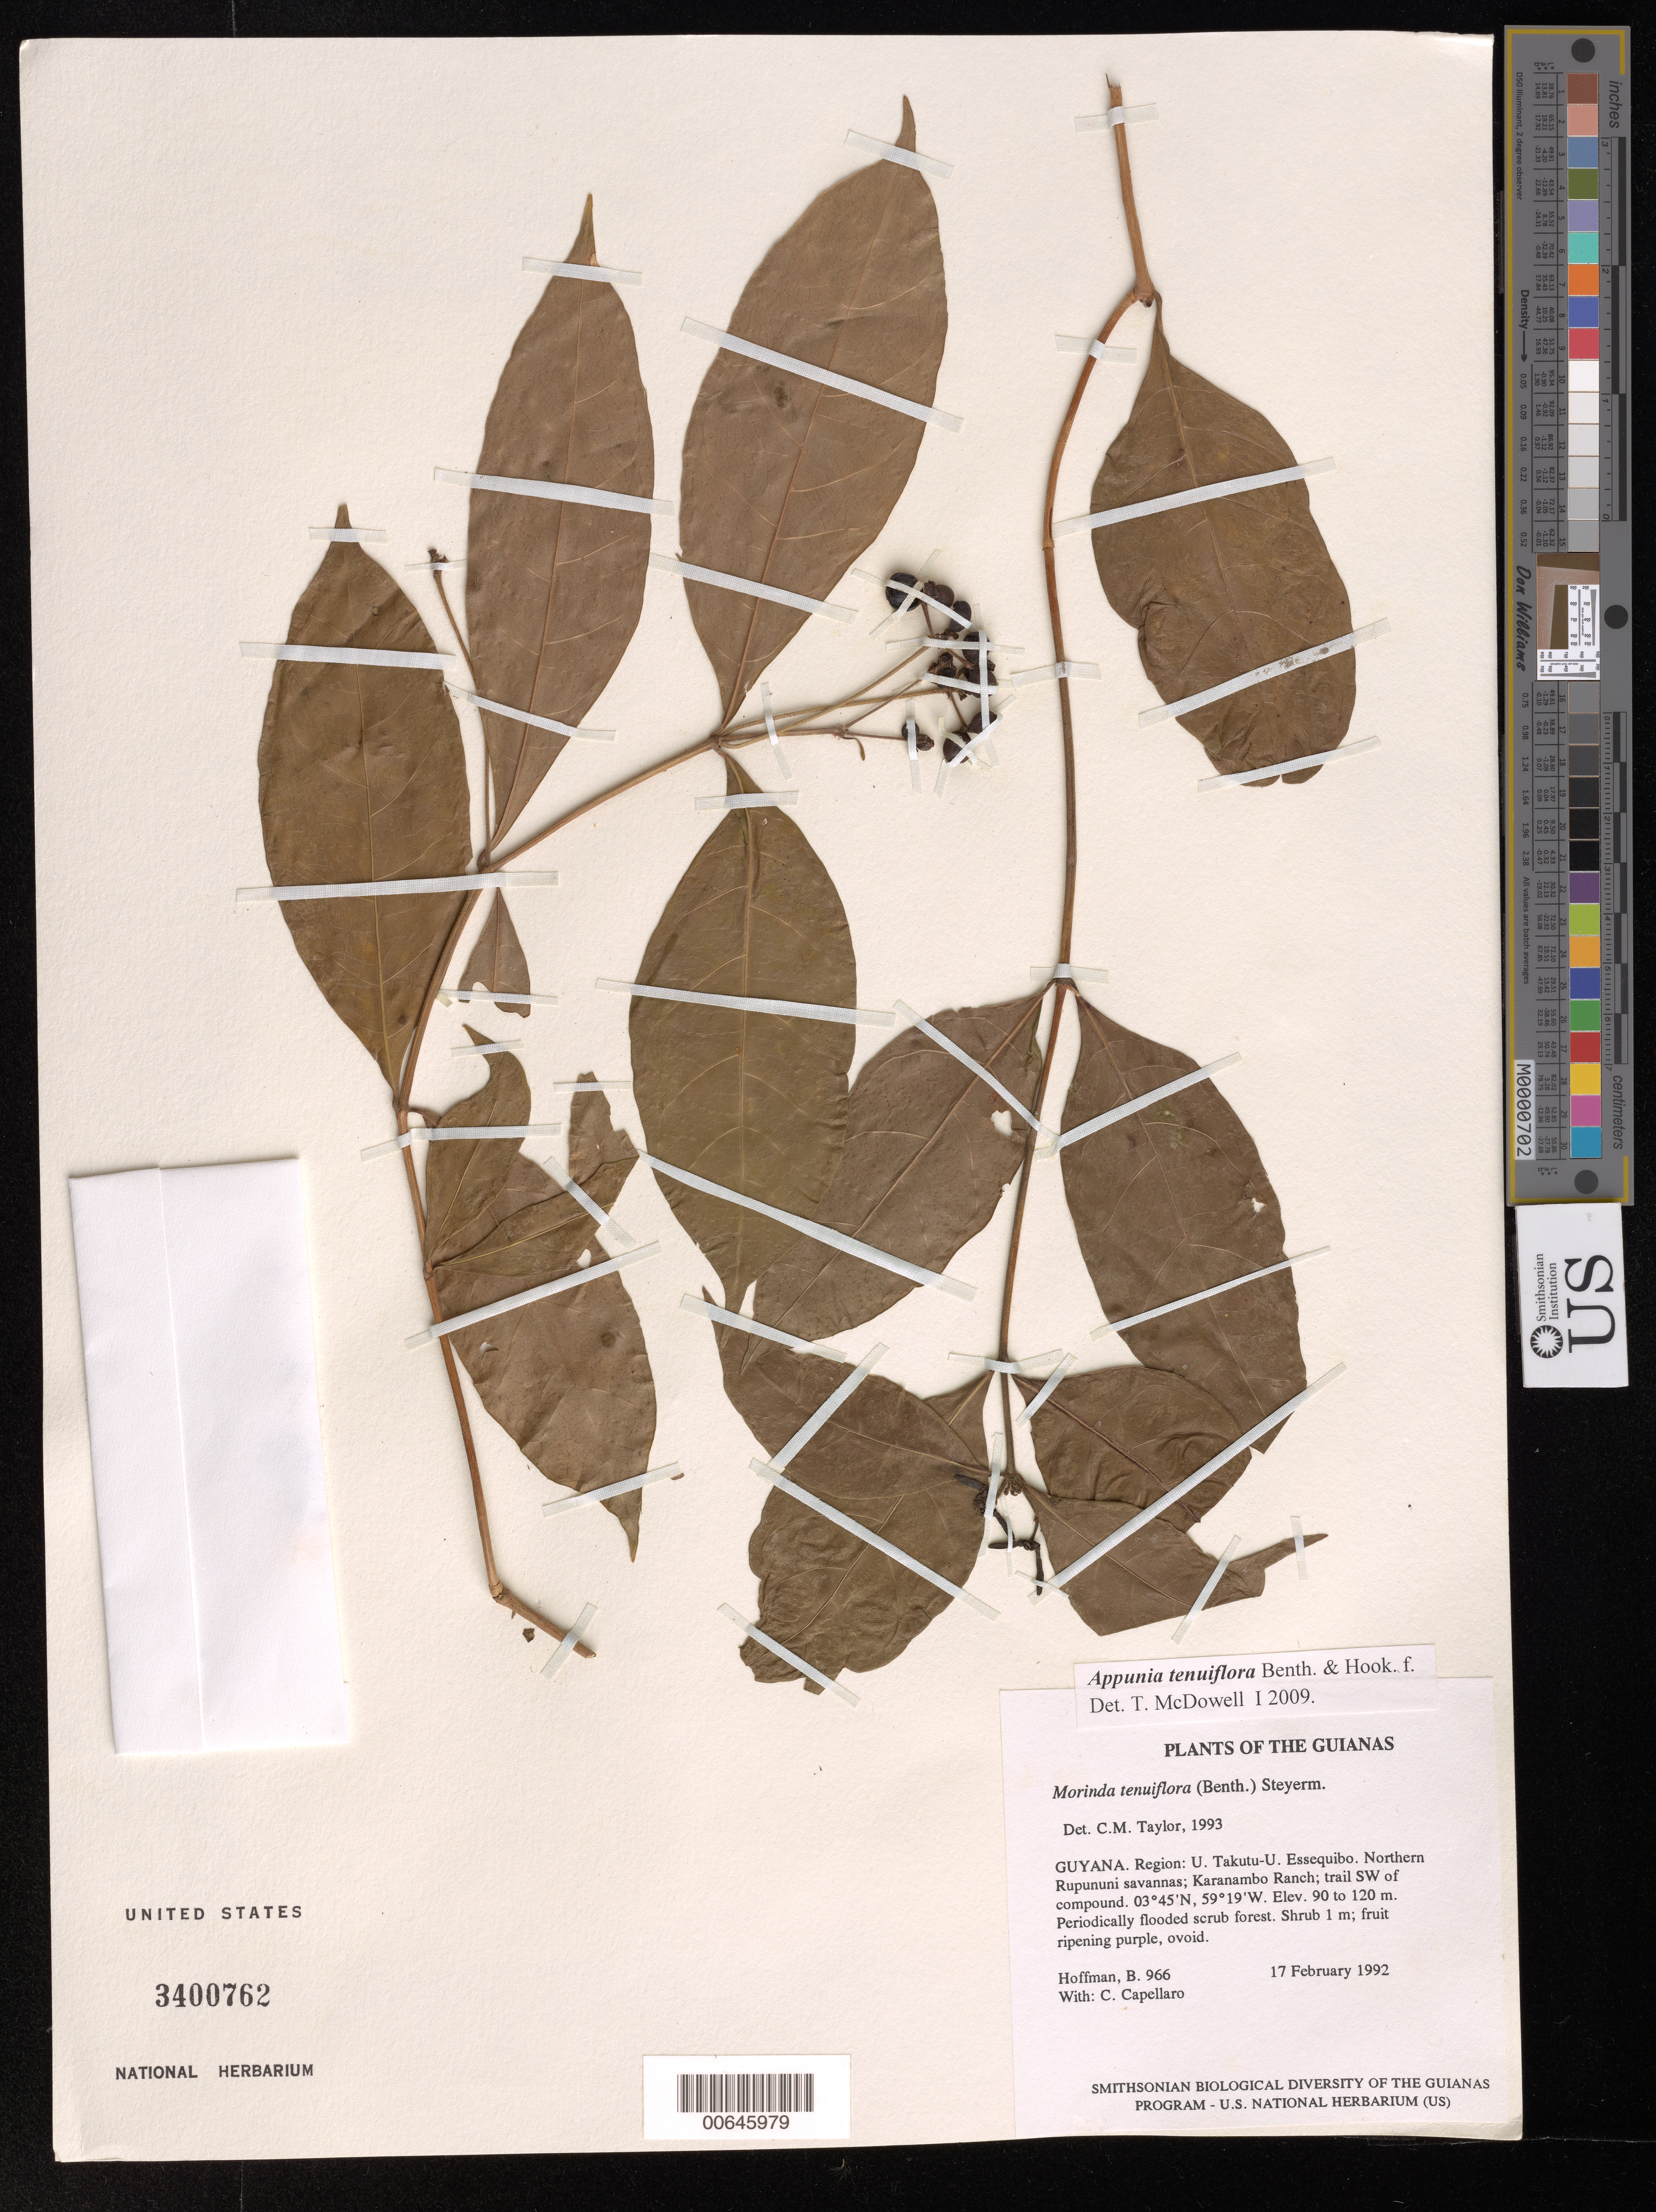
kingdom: Plantae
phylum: Tracheophyta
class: Magnoliopsida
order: Gentianales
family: Rubiaceae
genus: Appunia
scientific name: Appunia tenuiflora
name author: (Benth.) Hook. f. ex B.D. Jacks.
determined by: McDowell, T.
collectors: B. Hoffman & C. Capellaro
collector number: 966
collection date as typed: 17 February 1992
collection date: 1992-02-17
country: Guyana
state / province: U. Takutu-U. Essequibo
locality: Northern Rupununi savannas; Karanambo Ranch; trail SW of compound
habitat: Periodically flooded scrub forest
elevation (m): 90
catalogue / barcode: US 3400762